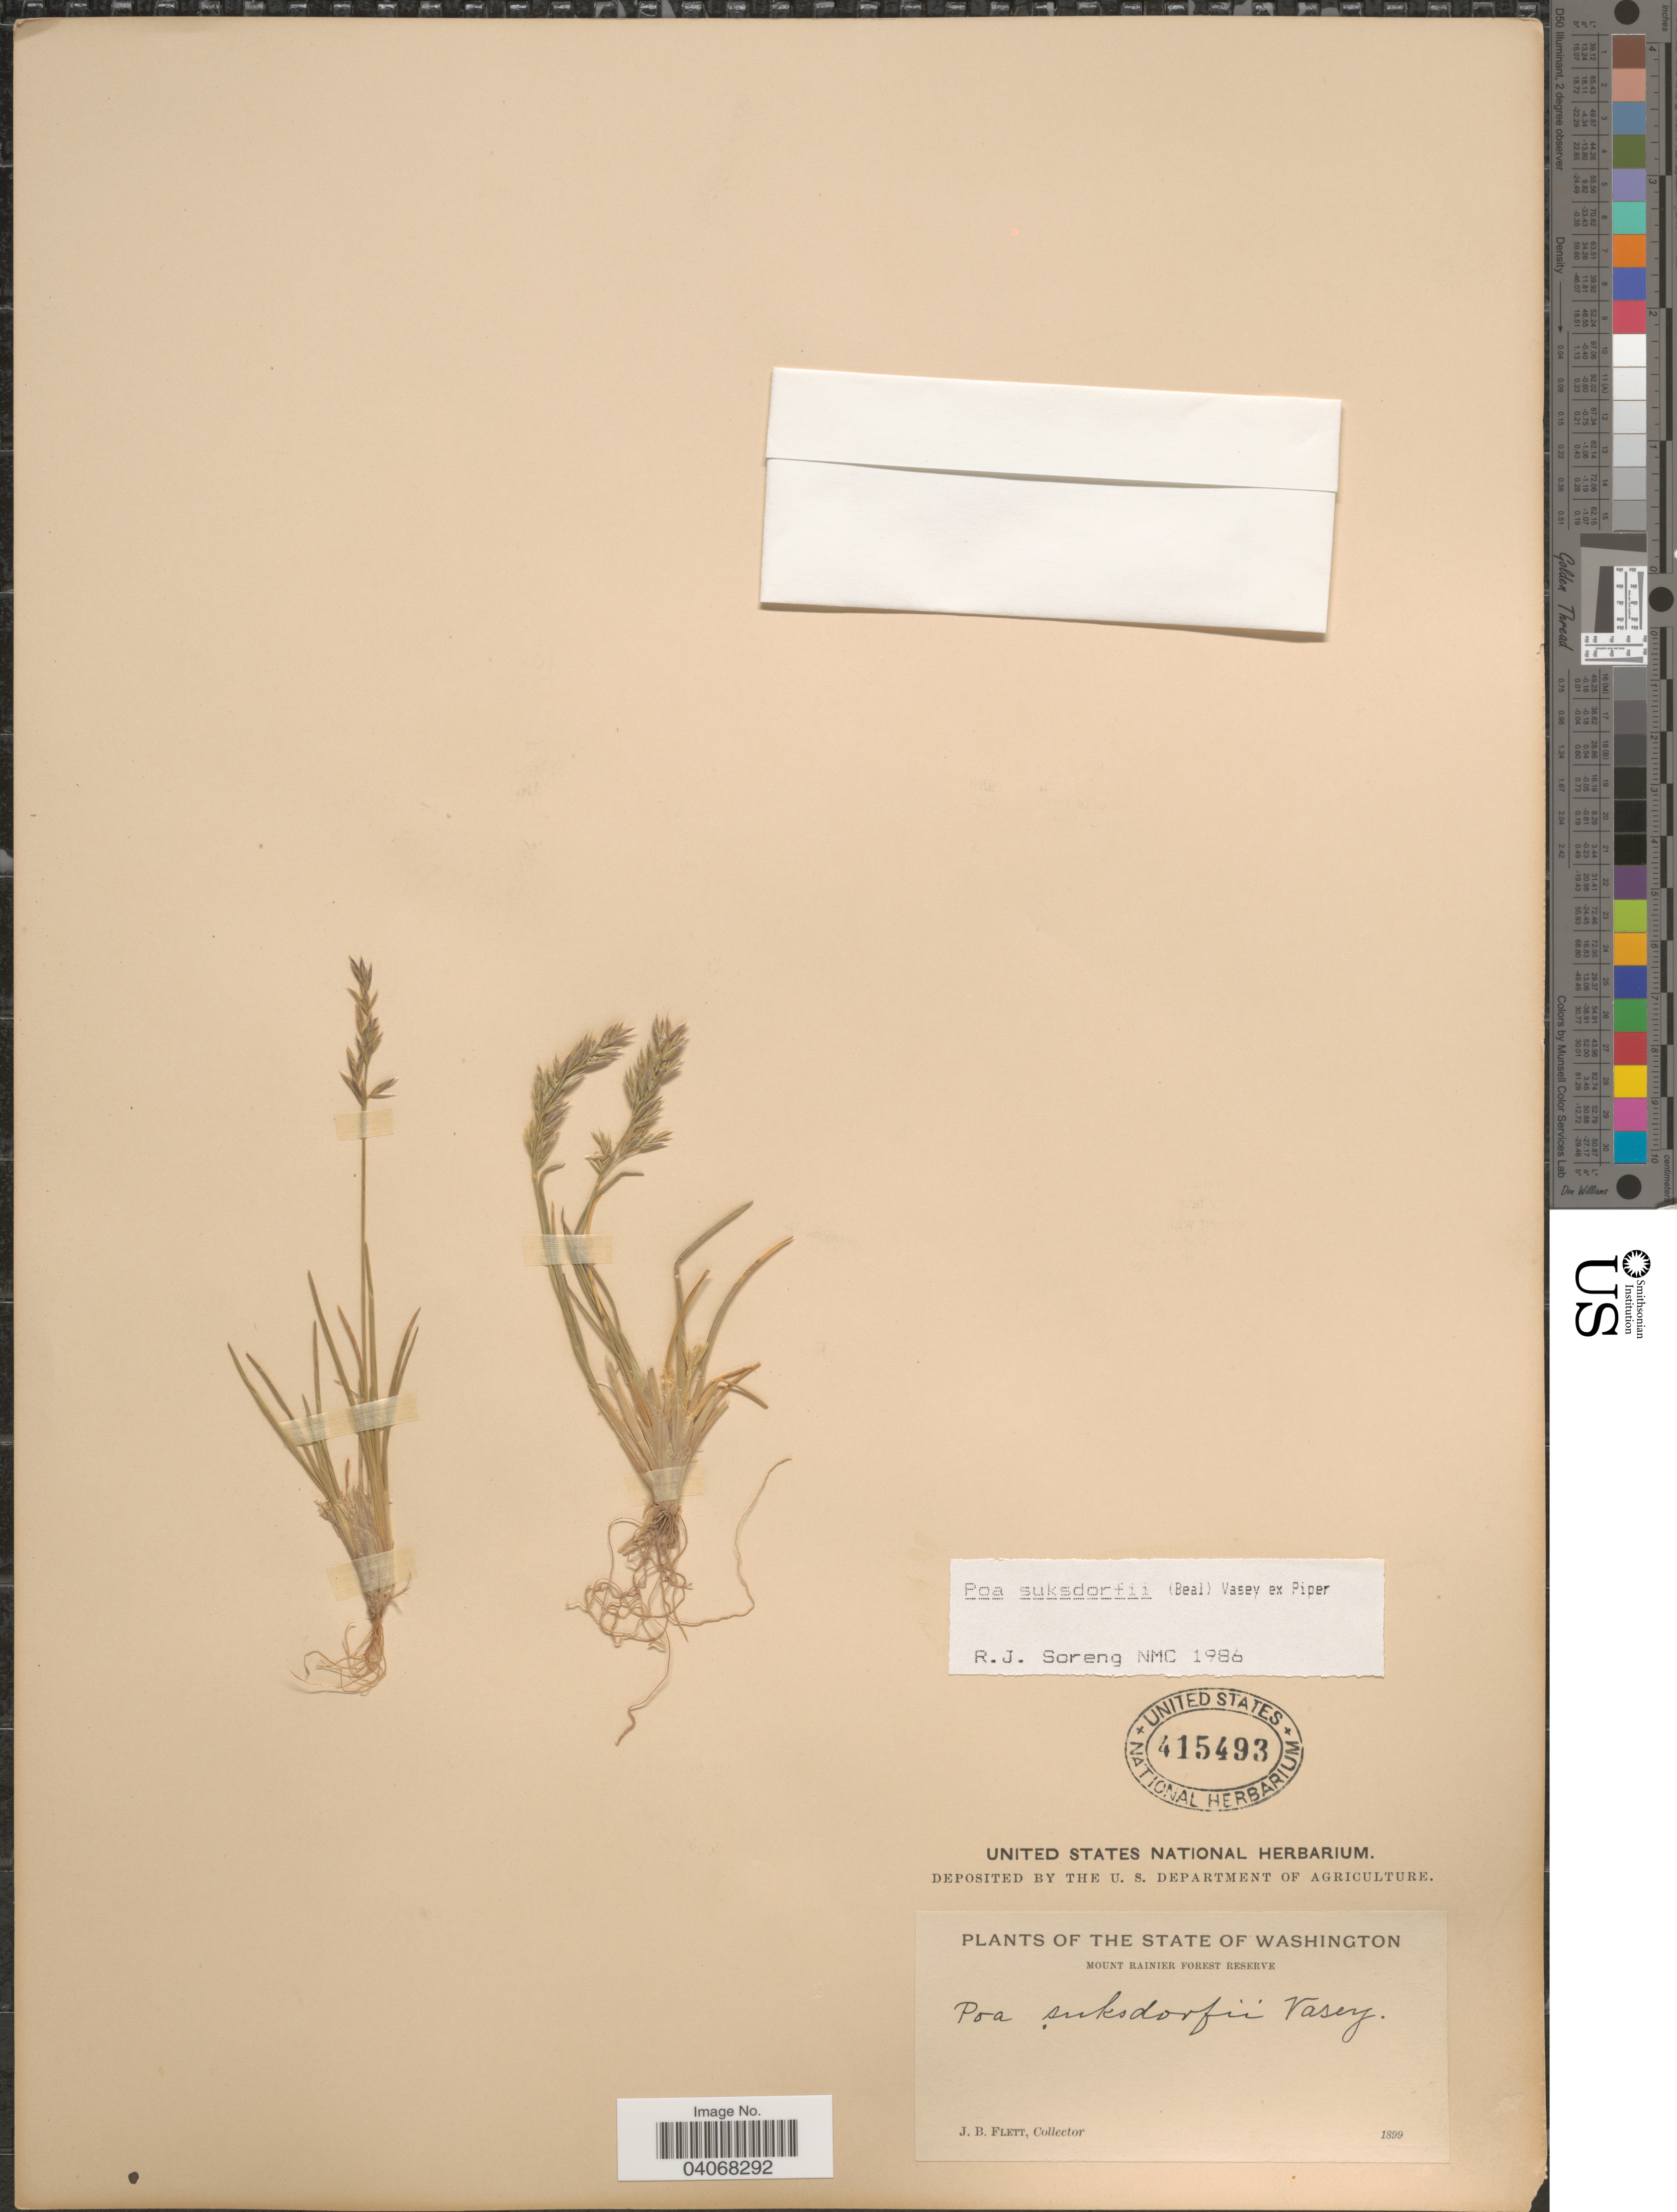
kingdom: Plantae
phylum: Tracheophyta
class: Liliopsida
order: Poales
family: Poaceae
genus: Poa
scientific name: Poa suksdorfii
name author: (W.J. Beal) Vasey ex Piper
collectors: J. Flett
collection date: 1899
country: United States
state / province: Washington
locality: Mount Rainier Forest Reserve.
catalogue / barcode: US 415493